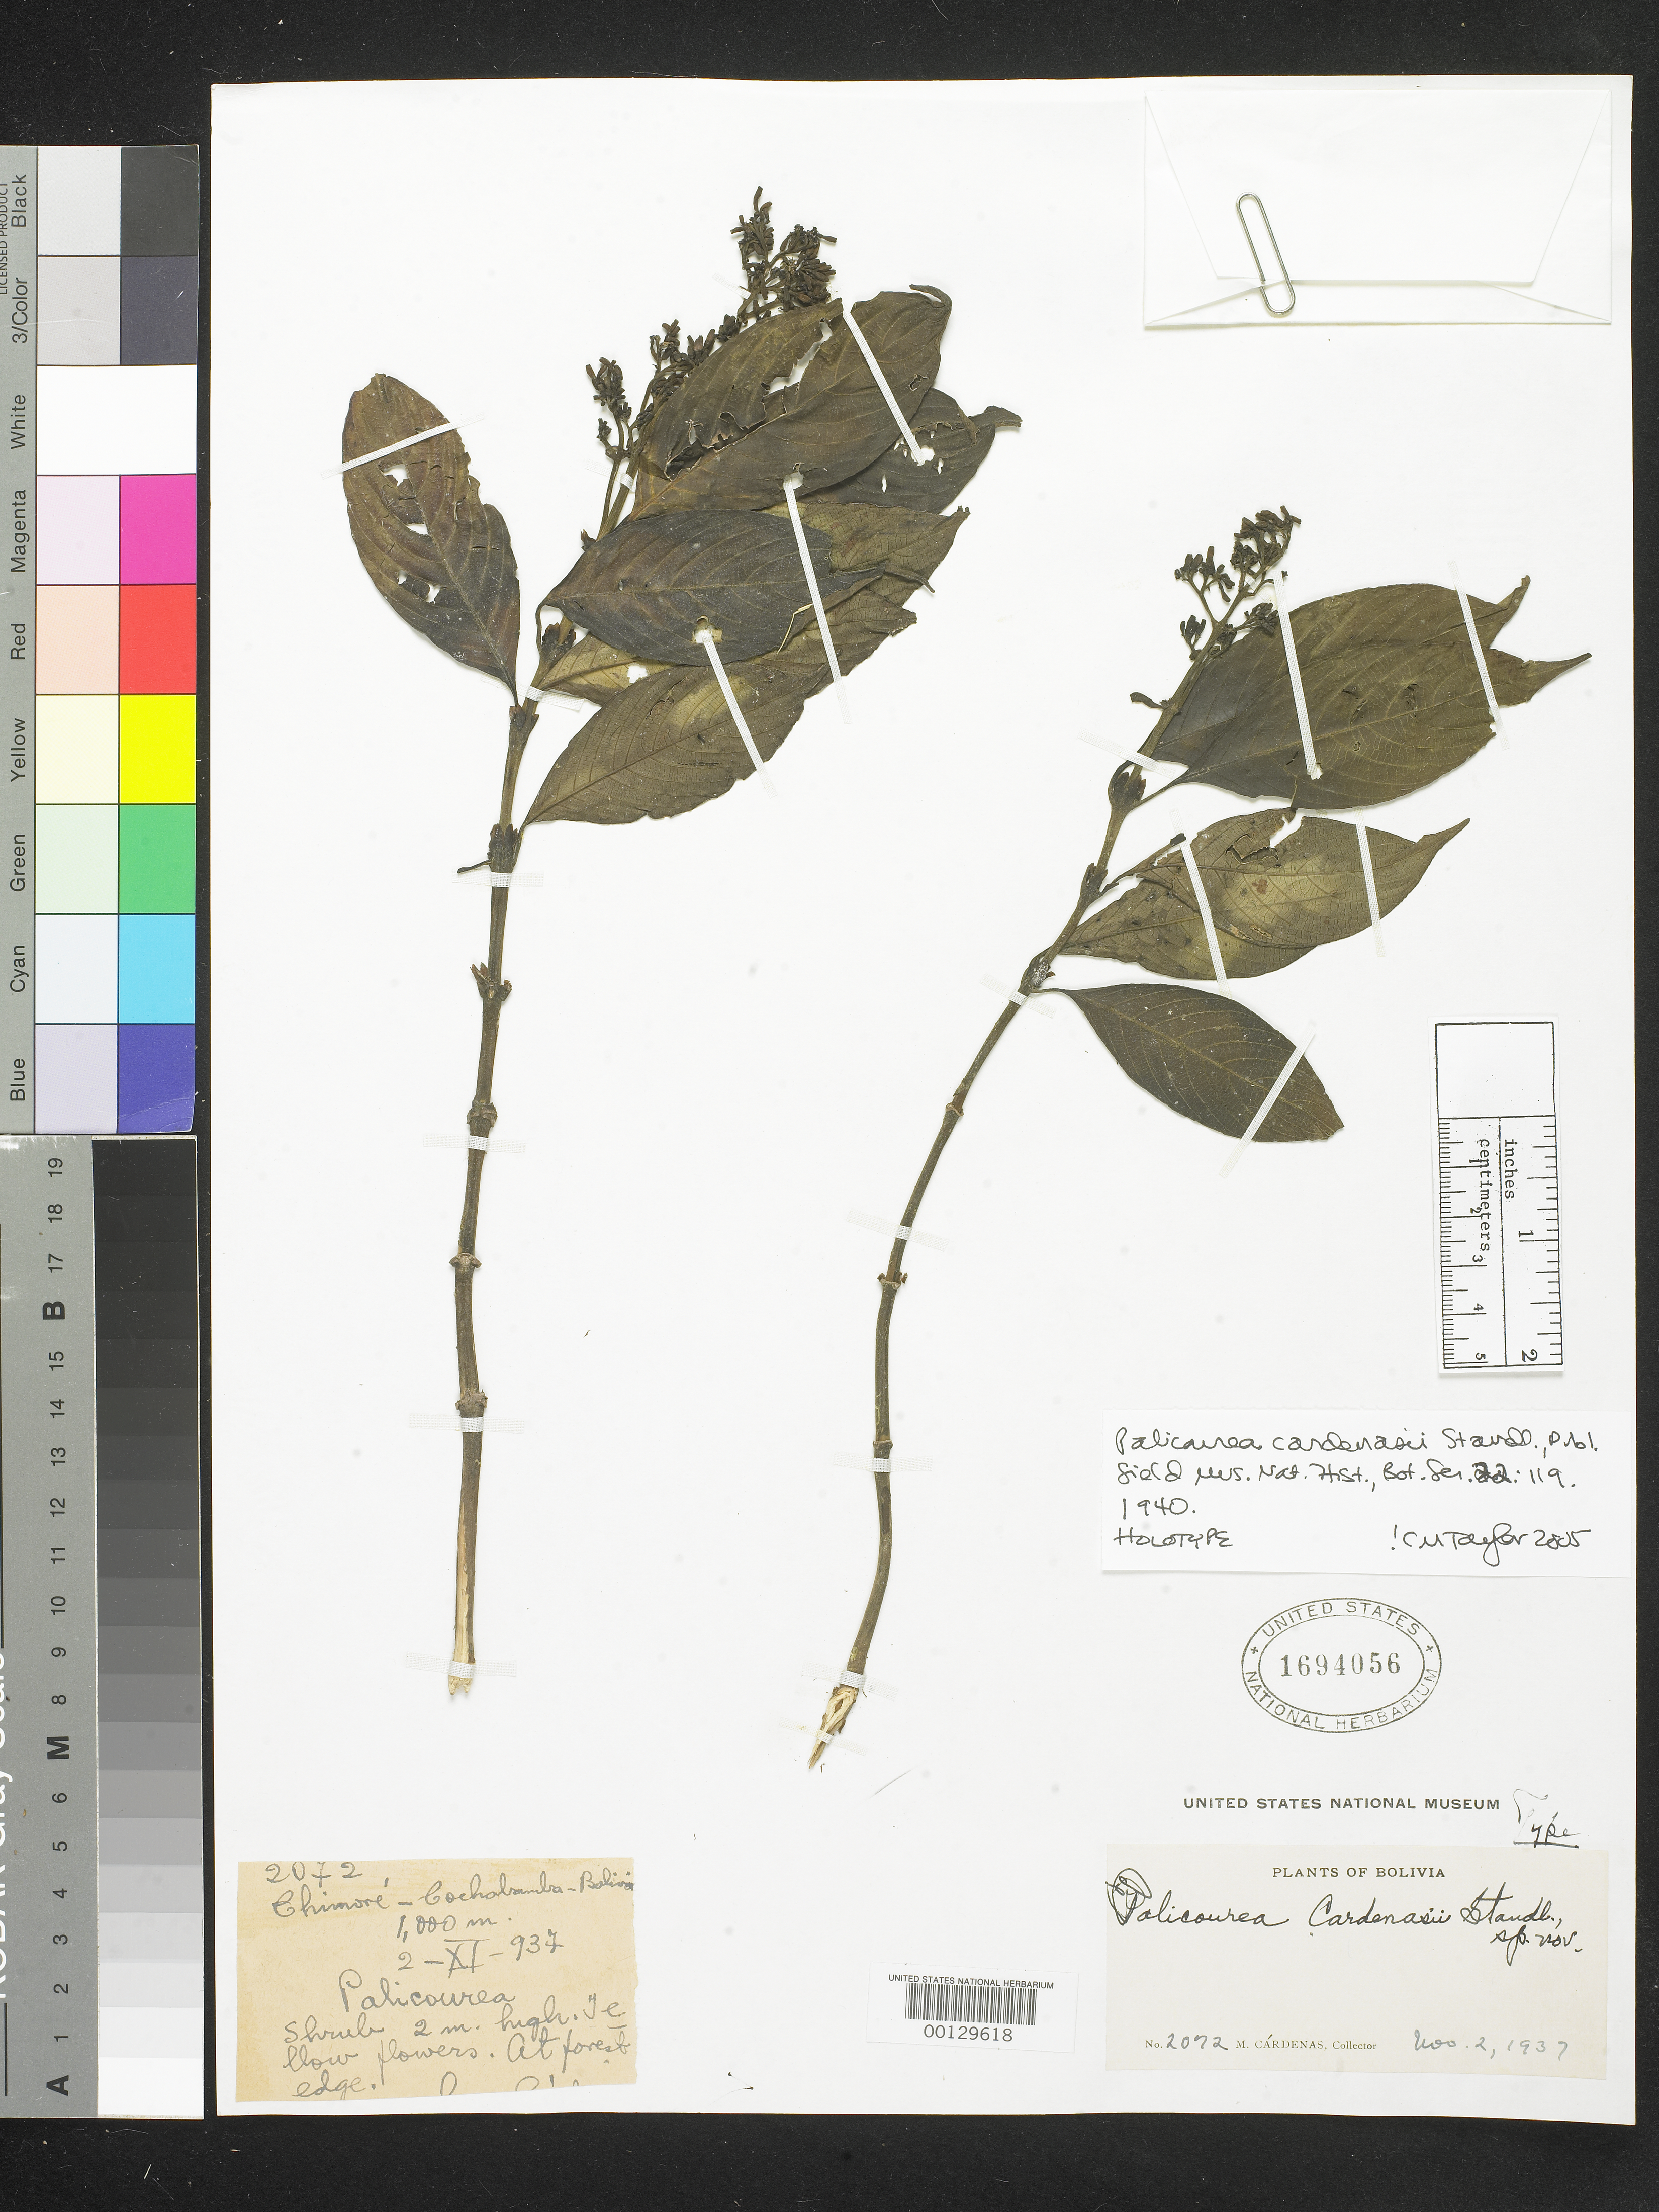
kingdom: Plantae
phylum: Tracheophyta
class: Magnoliopsida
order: Gentianales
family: Rubiaceae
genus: Palicourea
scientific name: Palicourea cardenasii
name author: Standl.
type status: Holotype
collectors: M. Cárdenas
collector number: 2072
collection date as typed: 02 Nov 1937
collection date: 1937-11-02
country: Bolivia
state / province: Cochabamba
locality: Chimore.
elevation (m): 1000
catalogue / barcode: US 1694056